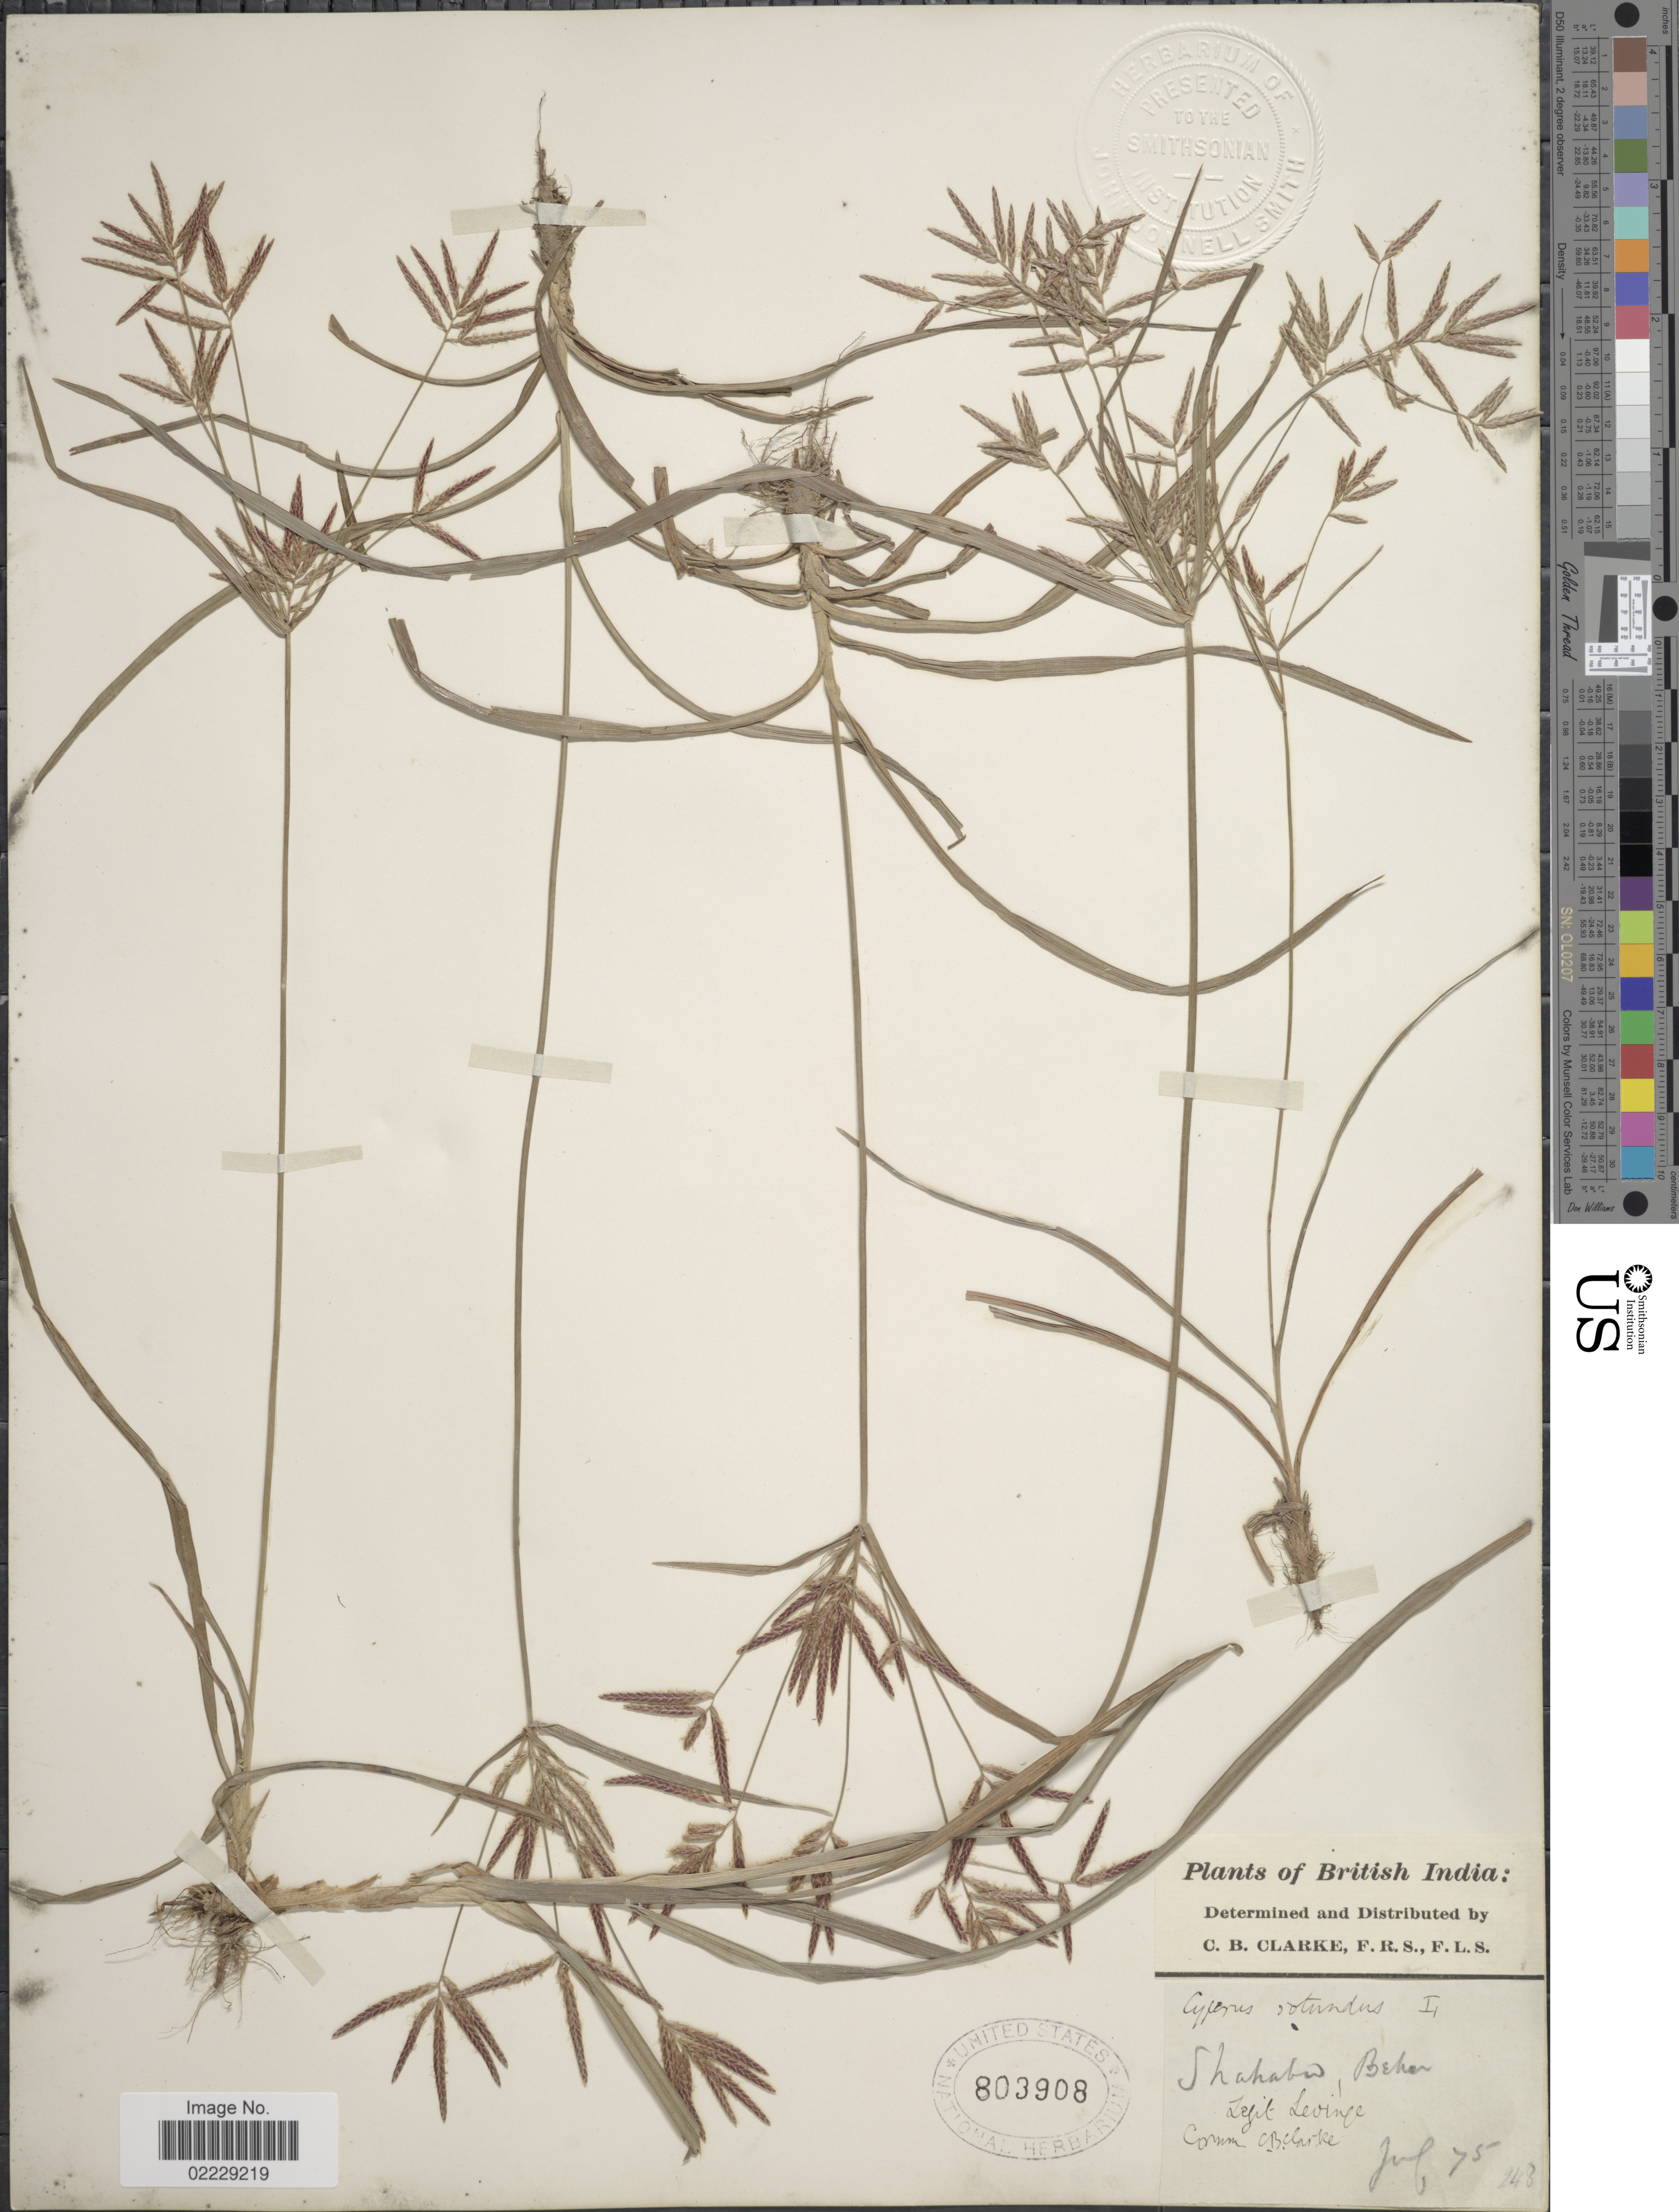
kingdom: Plantae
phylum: Tracheophyta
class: Liliopsida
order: Poales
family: Cyperaceae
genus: Cyperus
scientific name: Cyperus rotundus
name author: L.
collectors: C. O. Levine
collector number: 248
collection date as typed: Transcribed d/m/y: /7/75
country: India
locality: British India, Shahabad, Behsr.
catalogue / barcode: US 803908